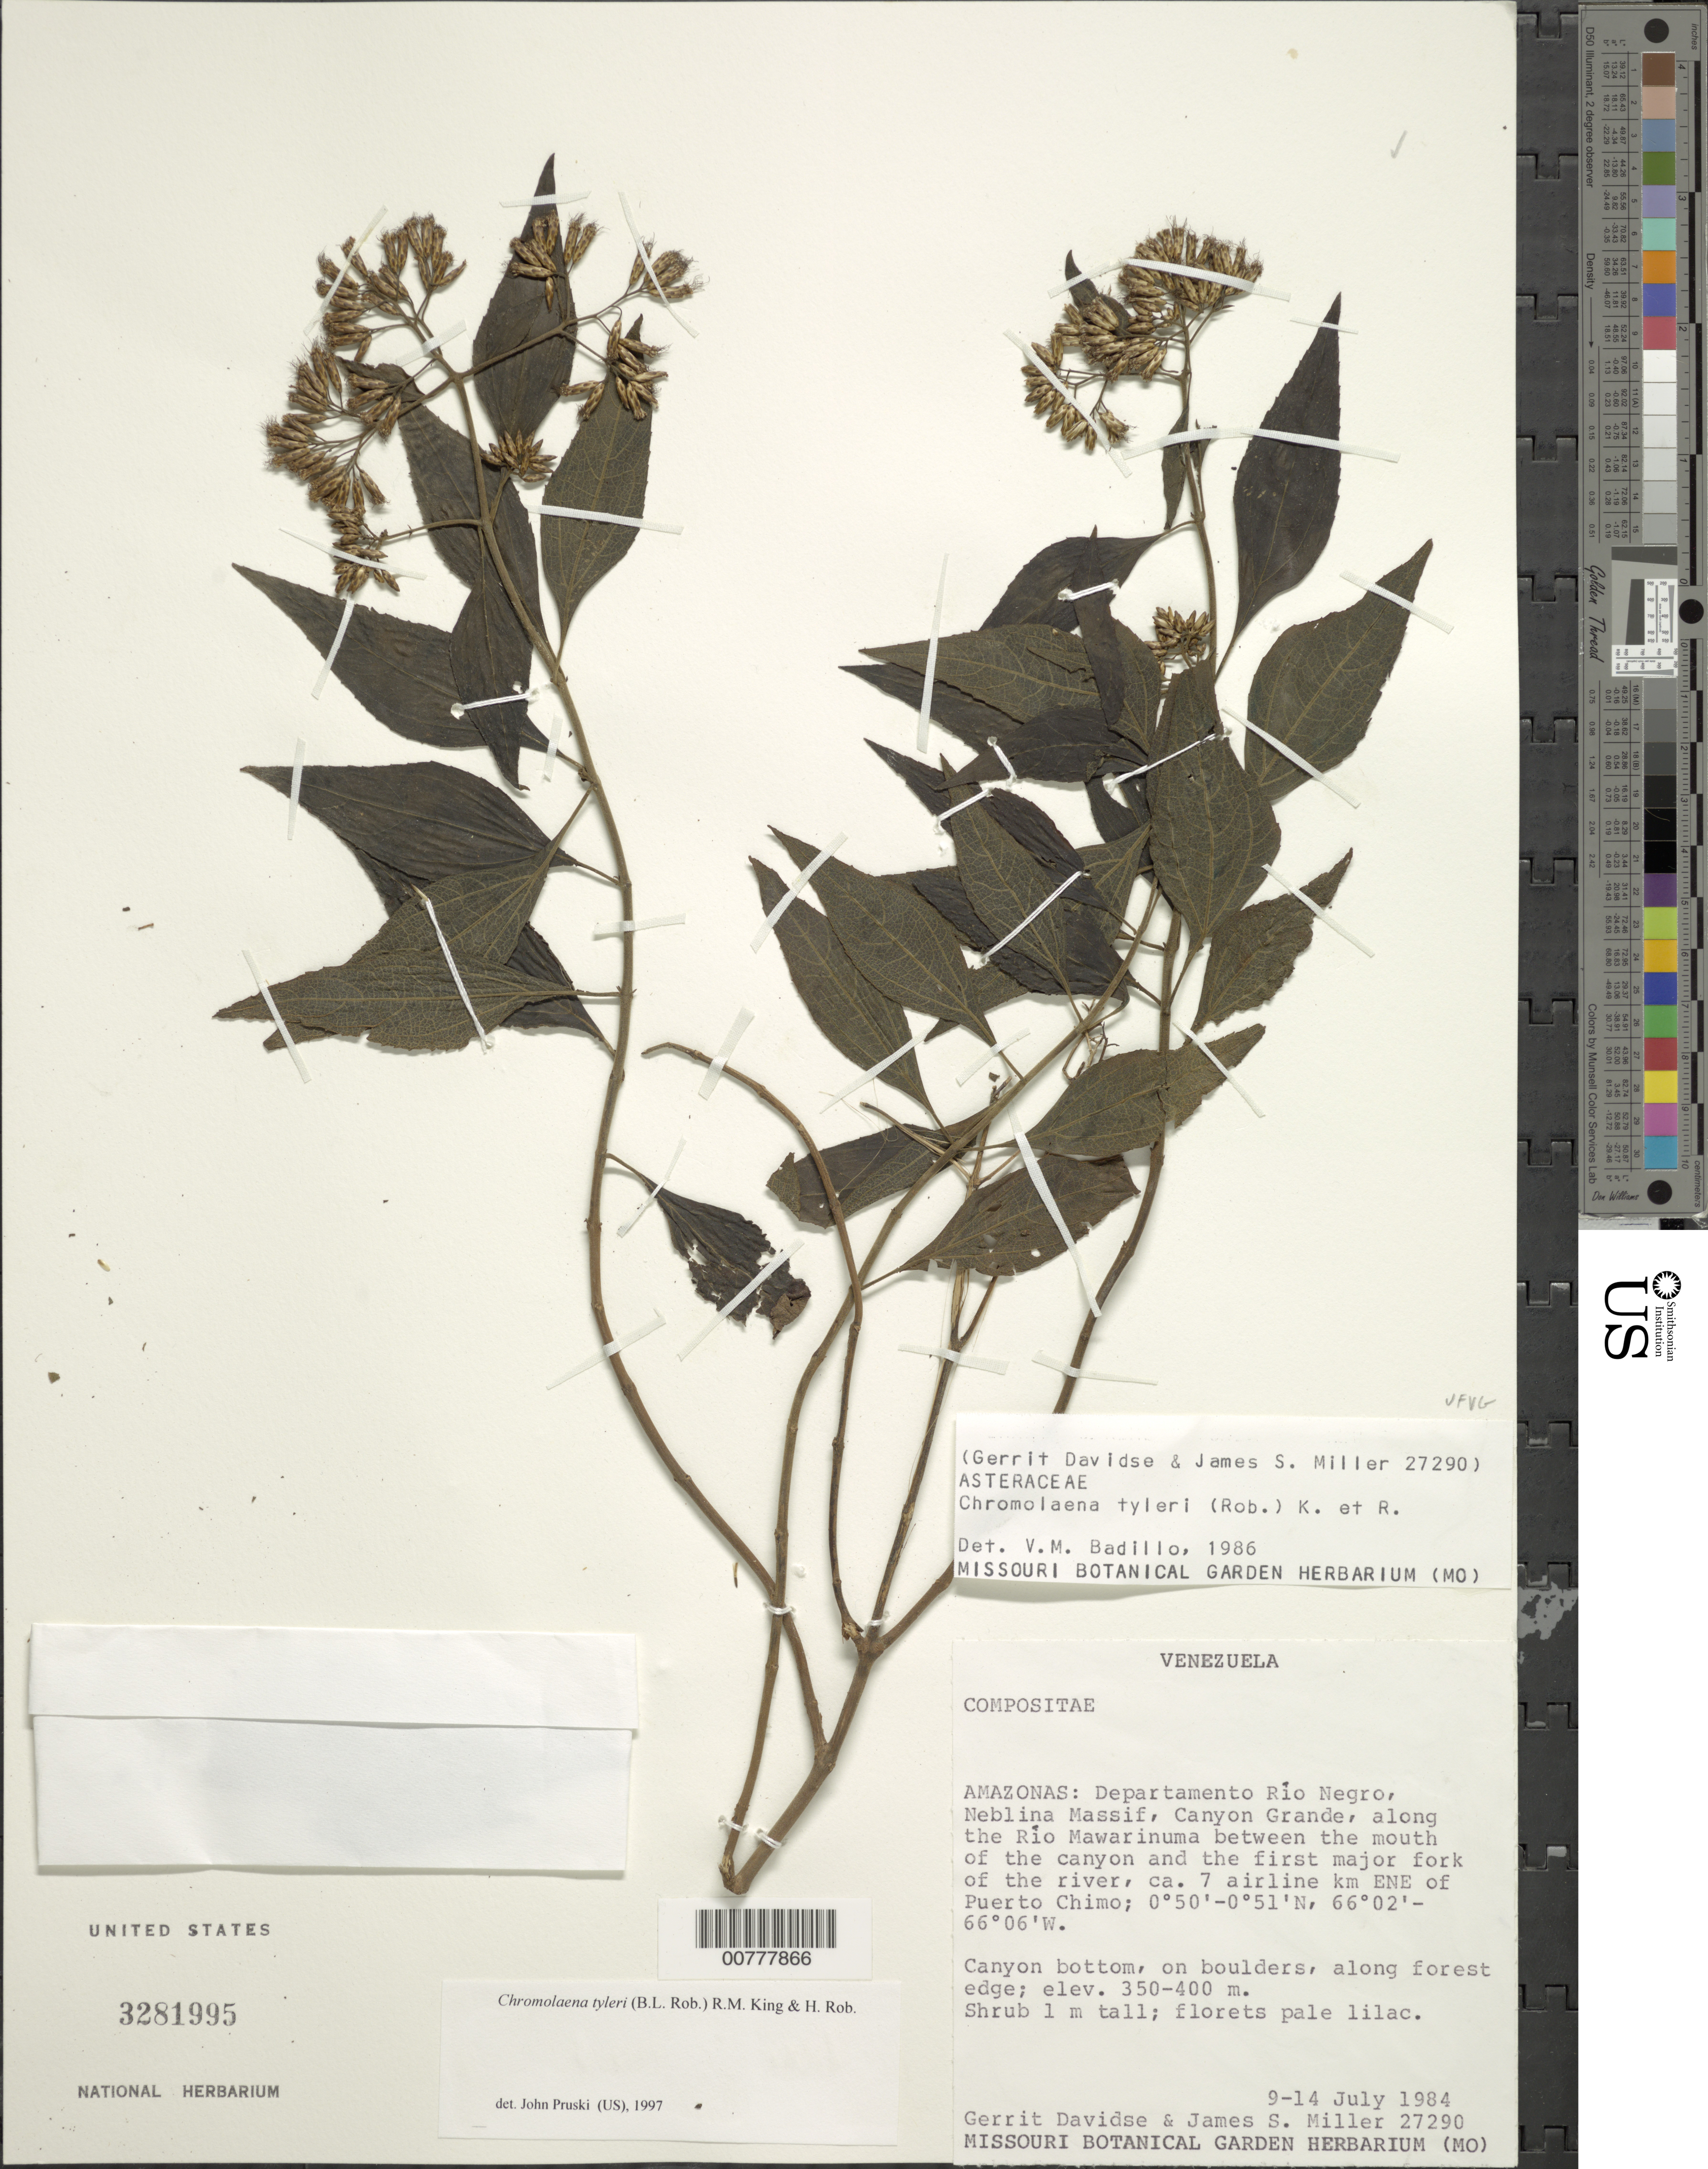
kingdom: Plantae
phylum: Tracheophyta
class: Magnoliopsida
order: Asterales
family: Asteraceae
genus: Chromolaena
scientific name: Chromolaena tyleri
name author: (B.L. Rob.) R.M. King & H. Rob.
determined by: Pruski, J. F.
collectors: G. Davidse & J. S. Miller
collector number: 27290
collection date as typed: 9-Jul-84 to 14-Jul-84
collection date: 1984-07-09/1984-07-14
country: Venezuela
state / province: Amazonas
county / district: Río Negro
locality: Neblina Massif, Canyon Grande, along Río Mawarinuma, 7 airline km E-NE of Puerto Chimo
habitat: Canyon bottom, on boulders, along forest edge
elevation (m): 350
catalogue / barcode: US 3281995